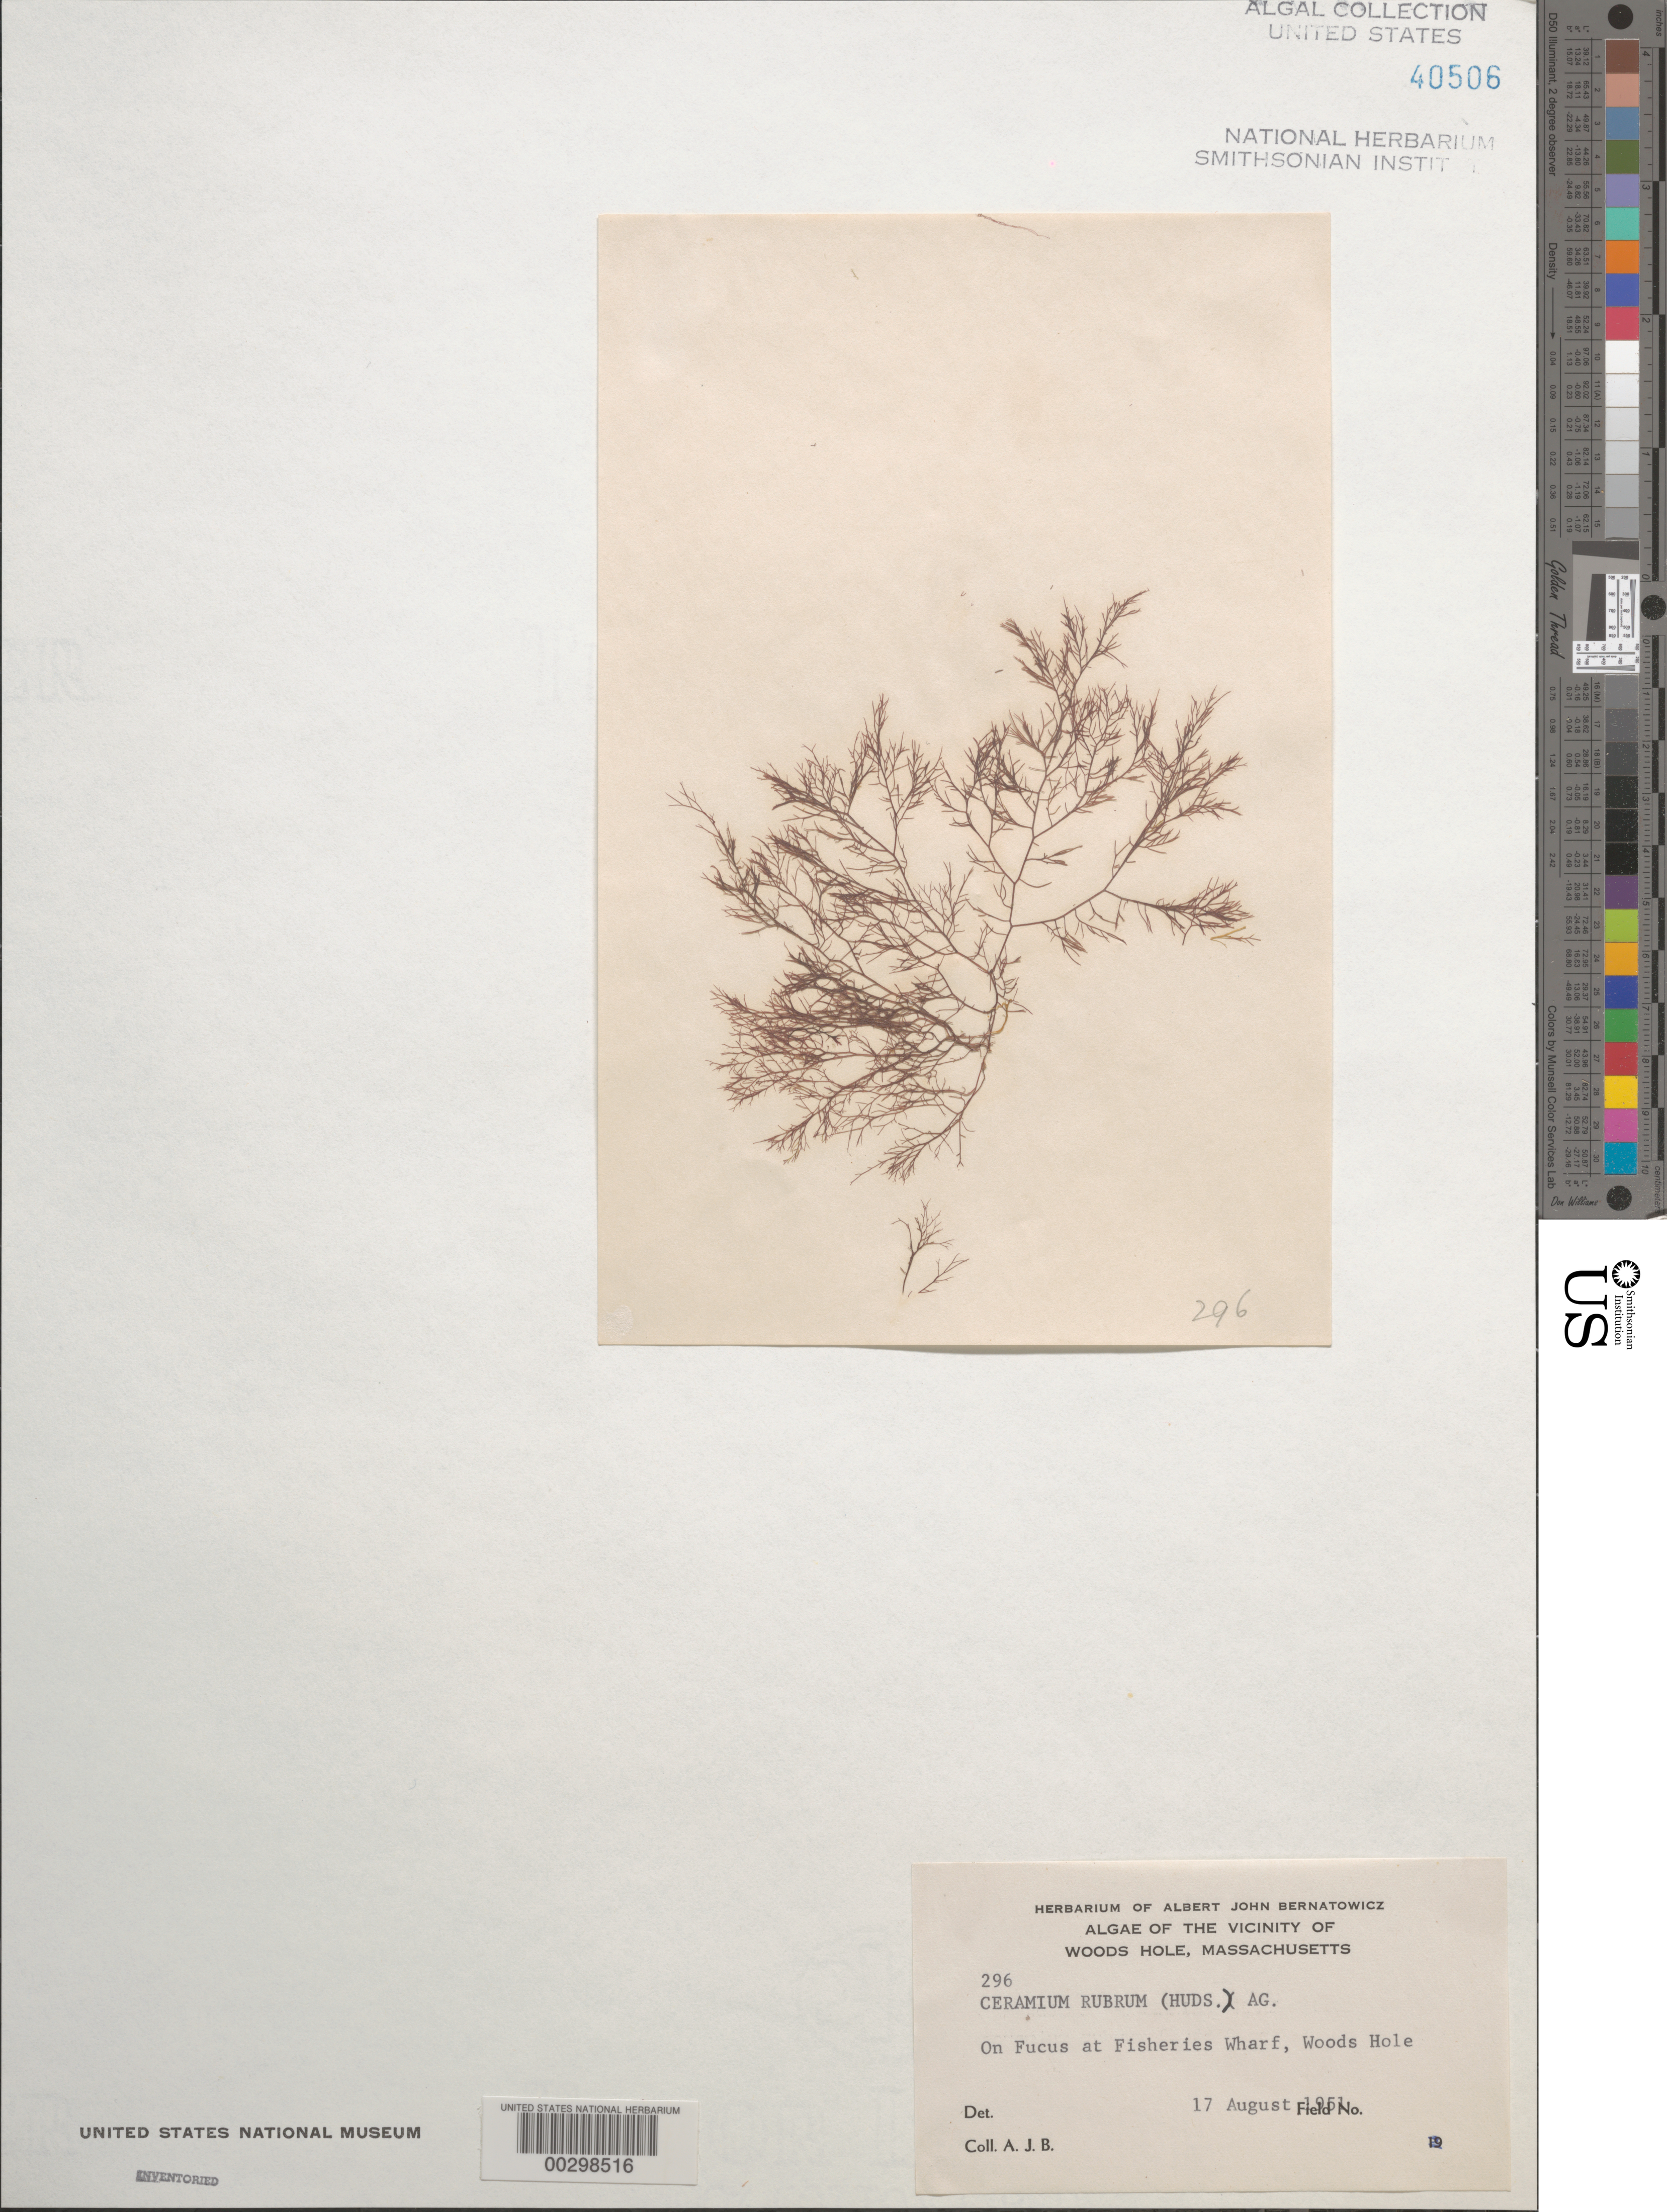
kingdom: Plantae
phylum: Rhodophyta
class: Florideophyceae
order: Ceramiales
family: Ceramiaceae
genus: Ceramium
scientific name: Ceramium rubrum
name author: C. Agardh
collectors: A. Bernatowicz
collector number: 296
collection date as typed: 17 Aug 1951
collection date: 1951-08-17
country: United States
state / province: Massachusetts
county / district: Barnstable County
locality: Woods Hole, Fisheries wharf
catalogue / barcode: US 40506